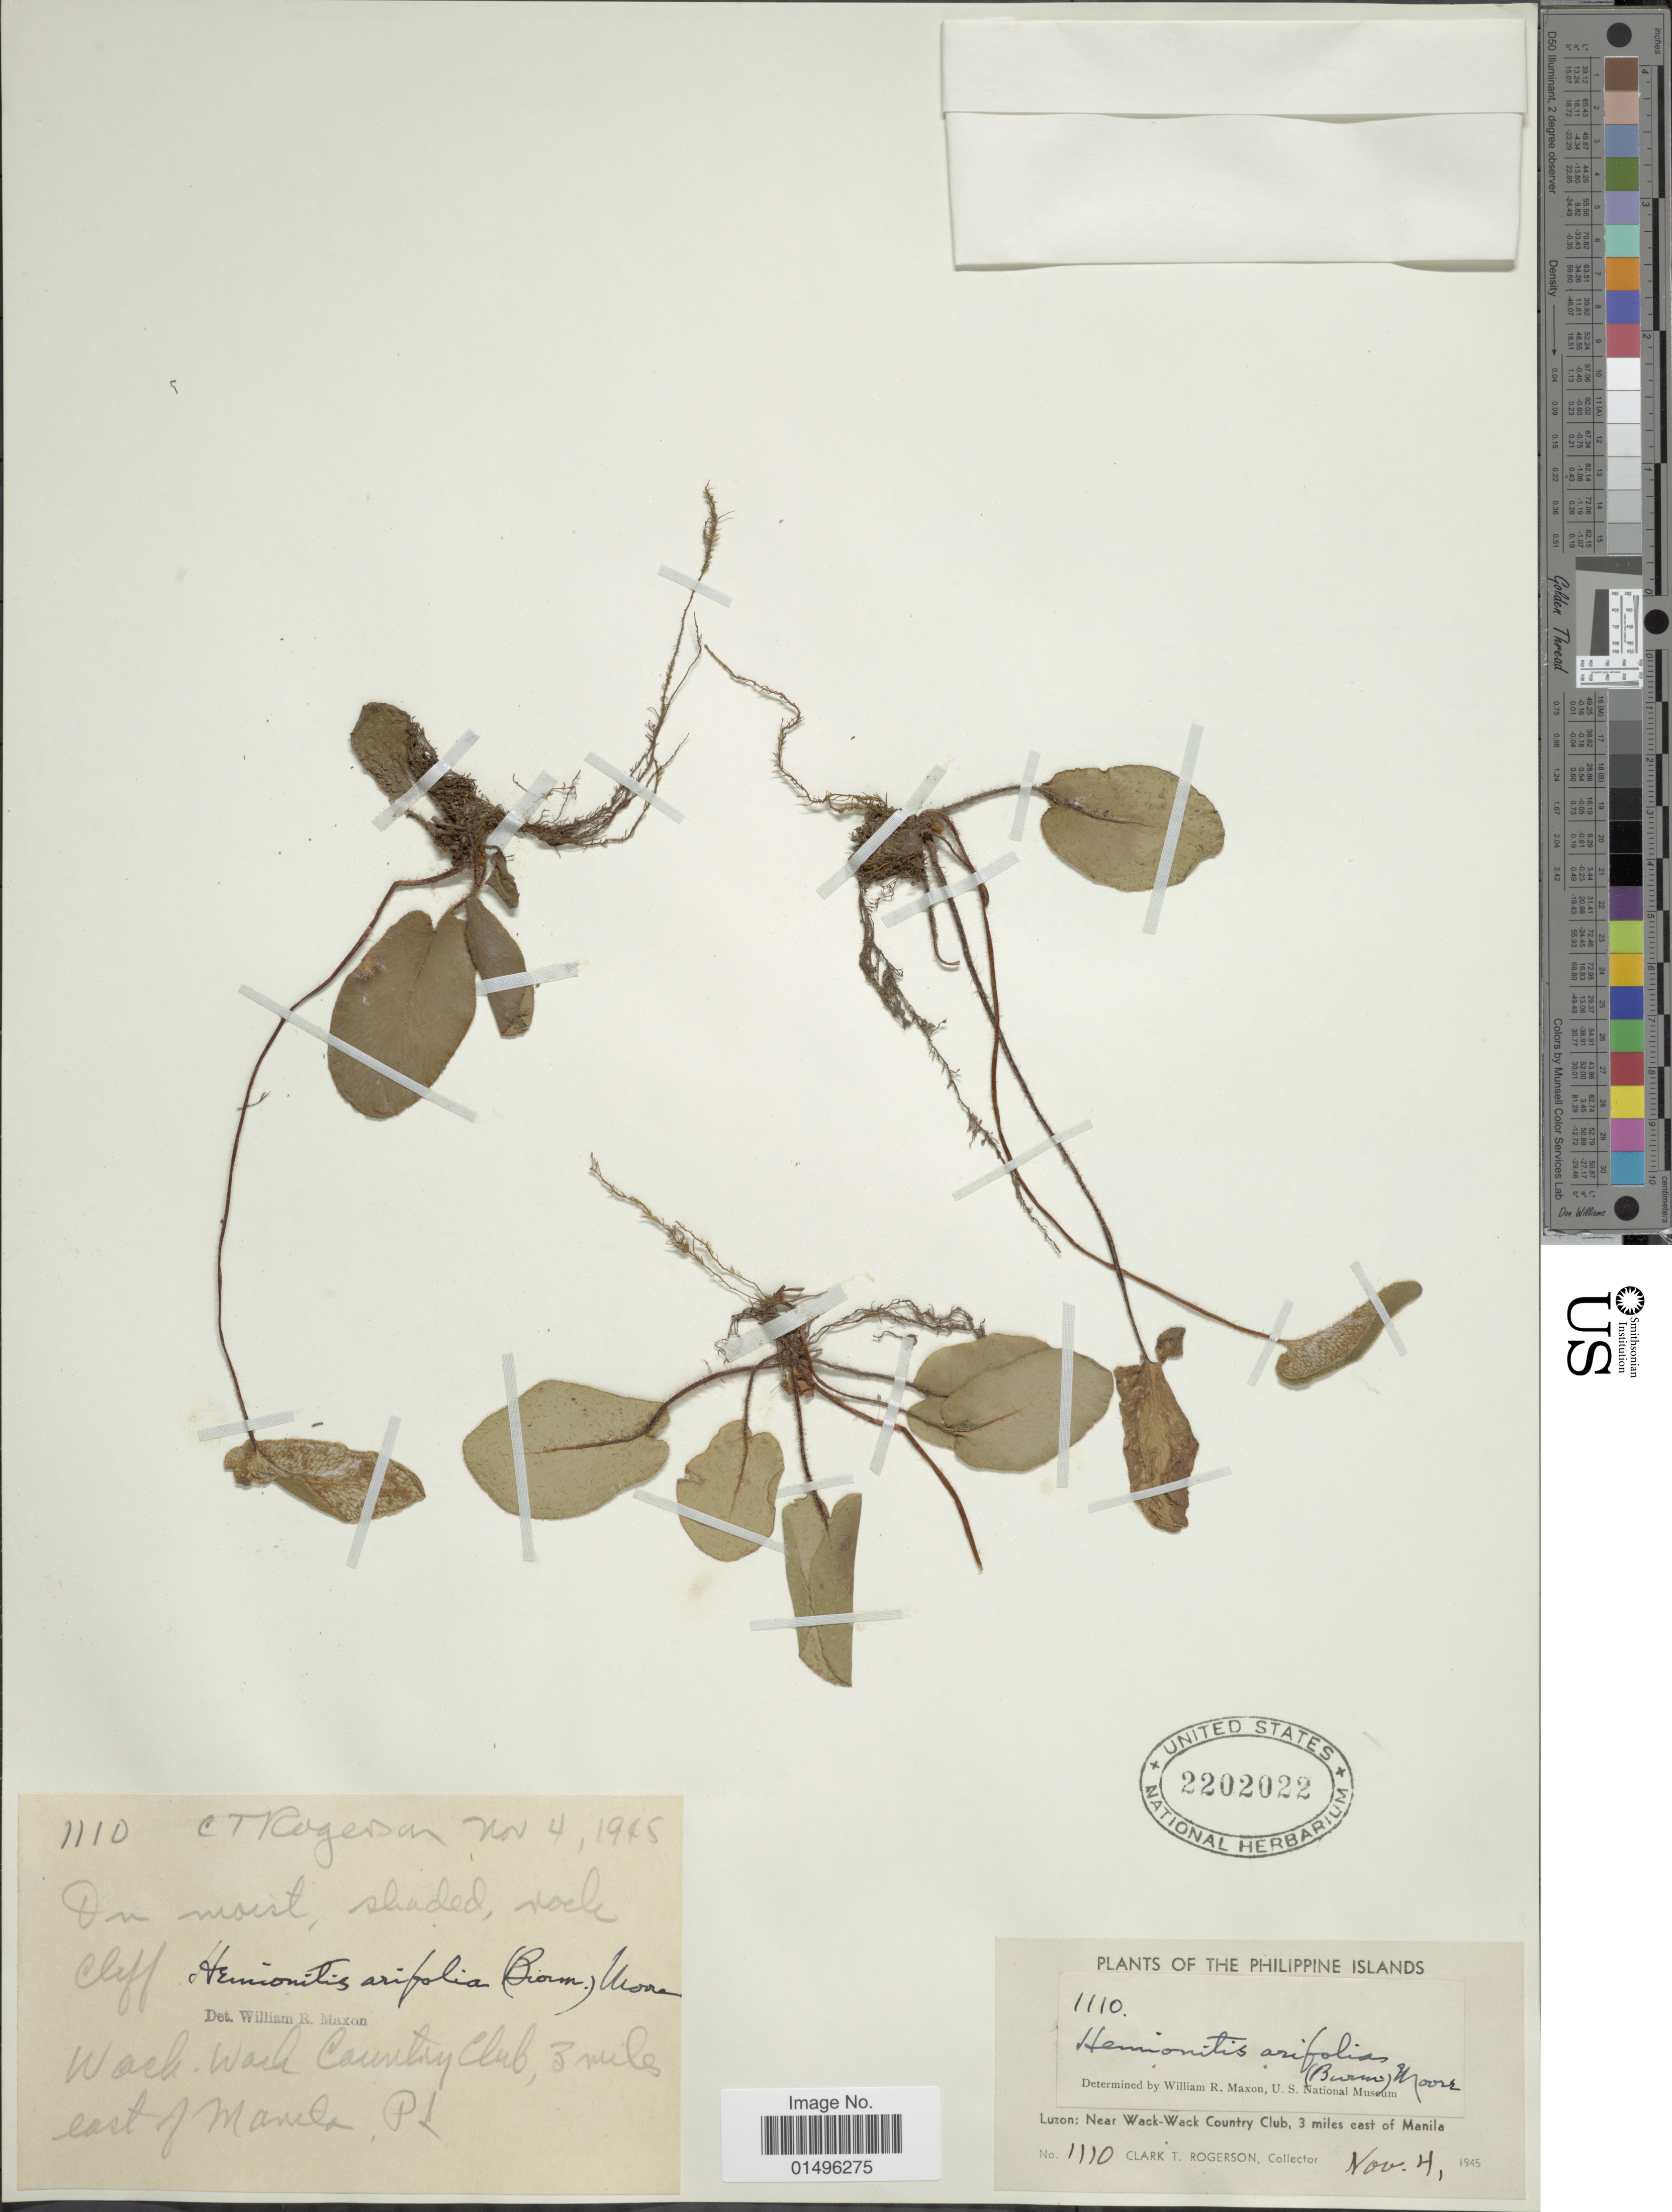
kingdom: Plantae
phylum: Tracheophyta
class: Polypodiopsida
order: Polypodiales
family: Pteridaceae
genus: Parahemionitis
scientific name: Parahemionitis cordata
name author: (Roxb. ex Hook. & Grev.) Fraser-Jenk.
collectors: C. Rogerson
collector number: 1110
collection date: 1945-11-04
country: Philippines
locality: Philippine Islands, Luzon: Near Wack-Wack Country Club, 3 miles east of Manila.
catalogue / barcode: US 2202022